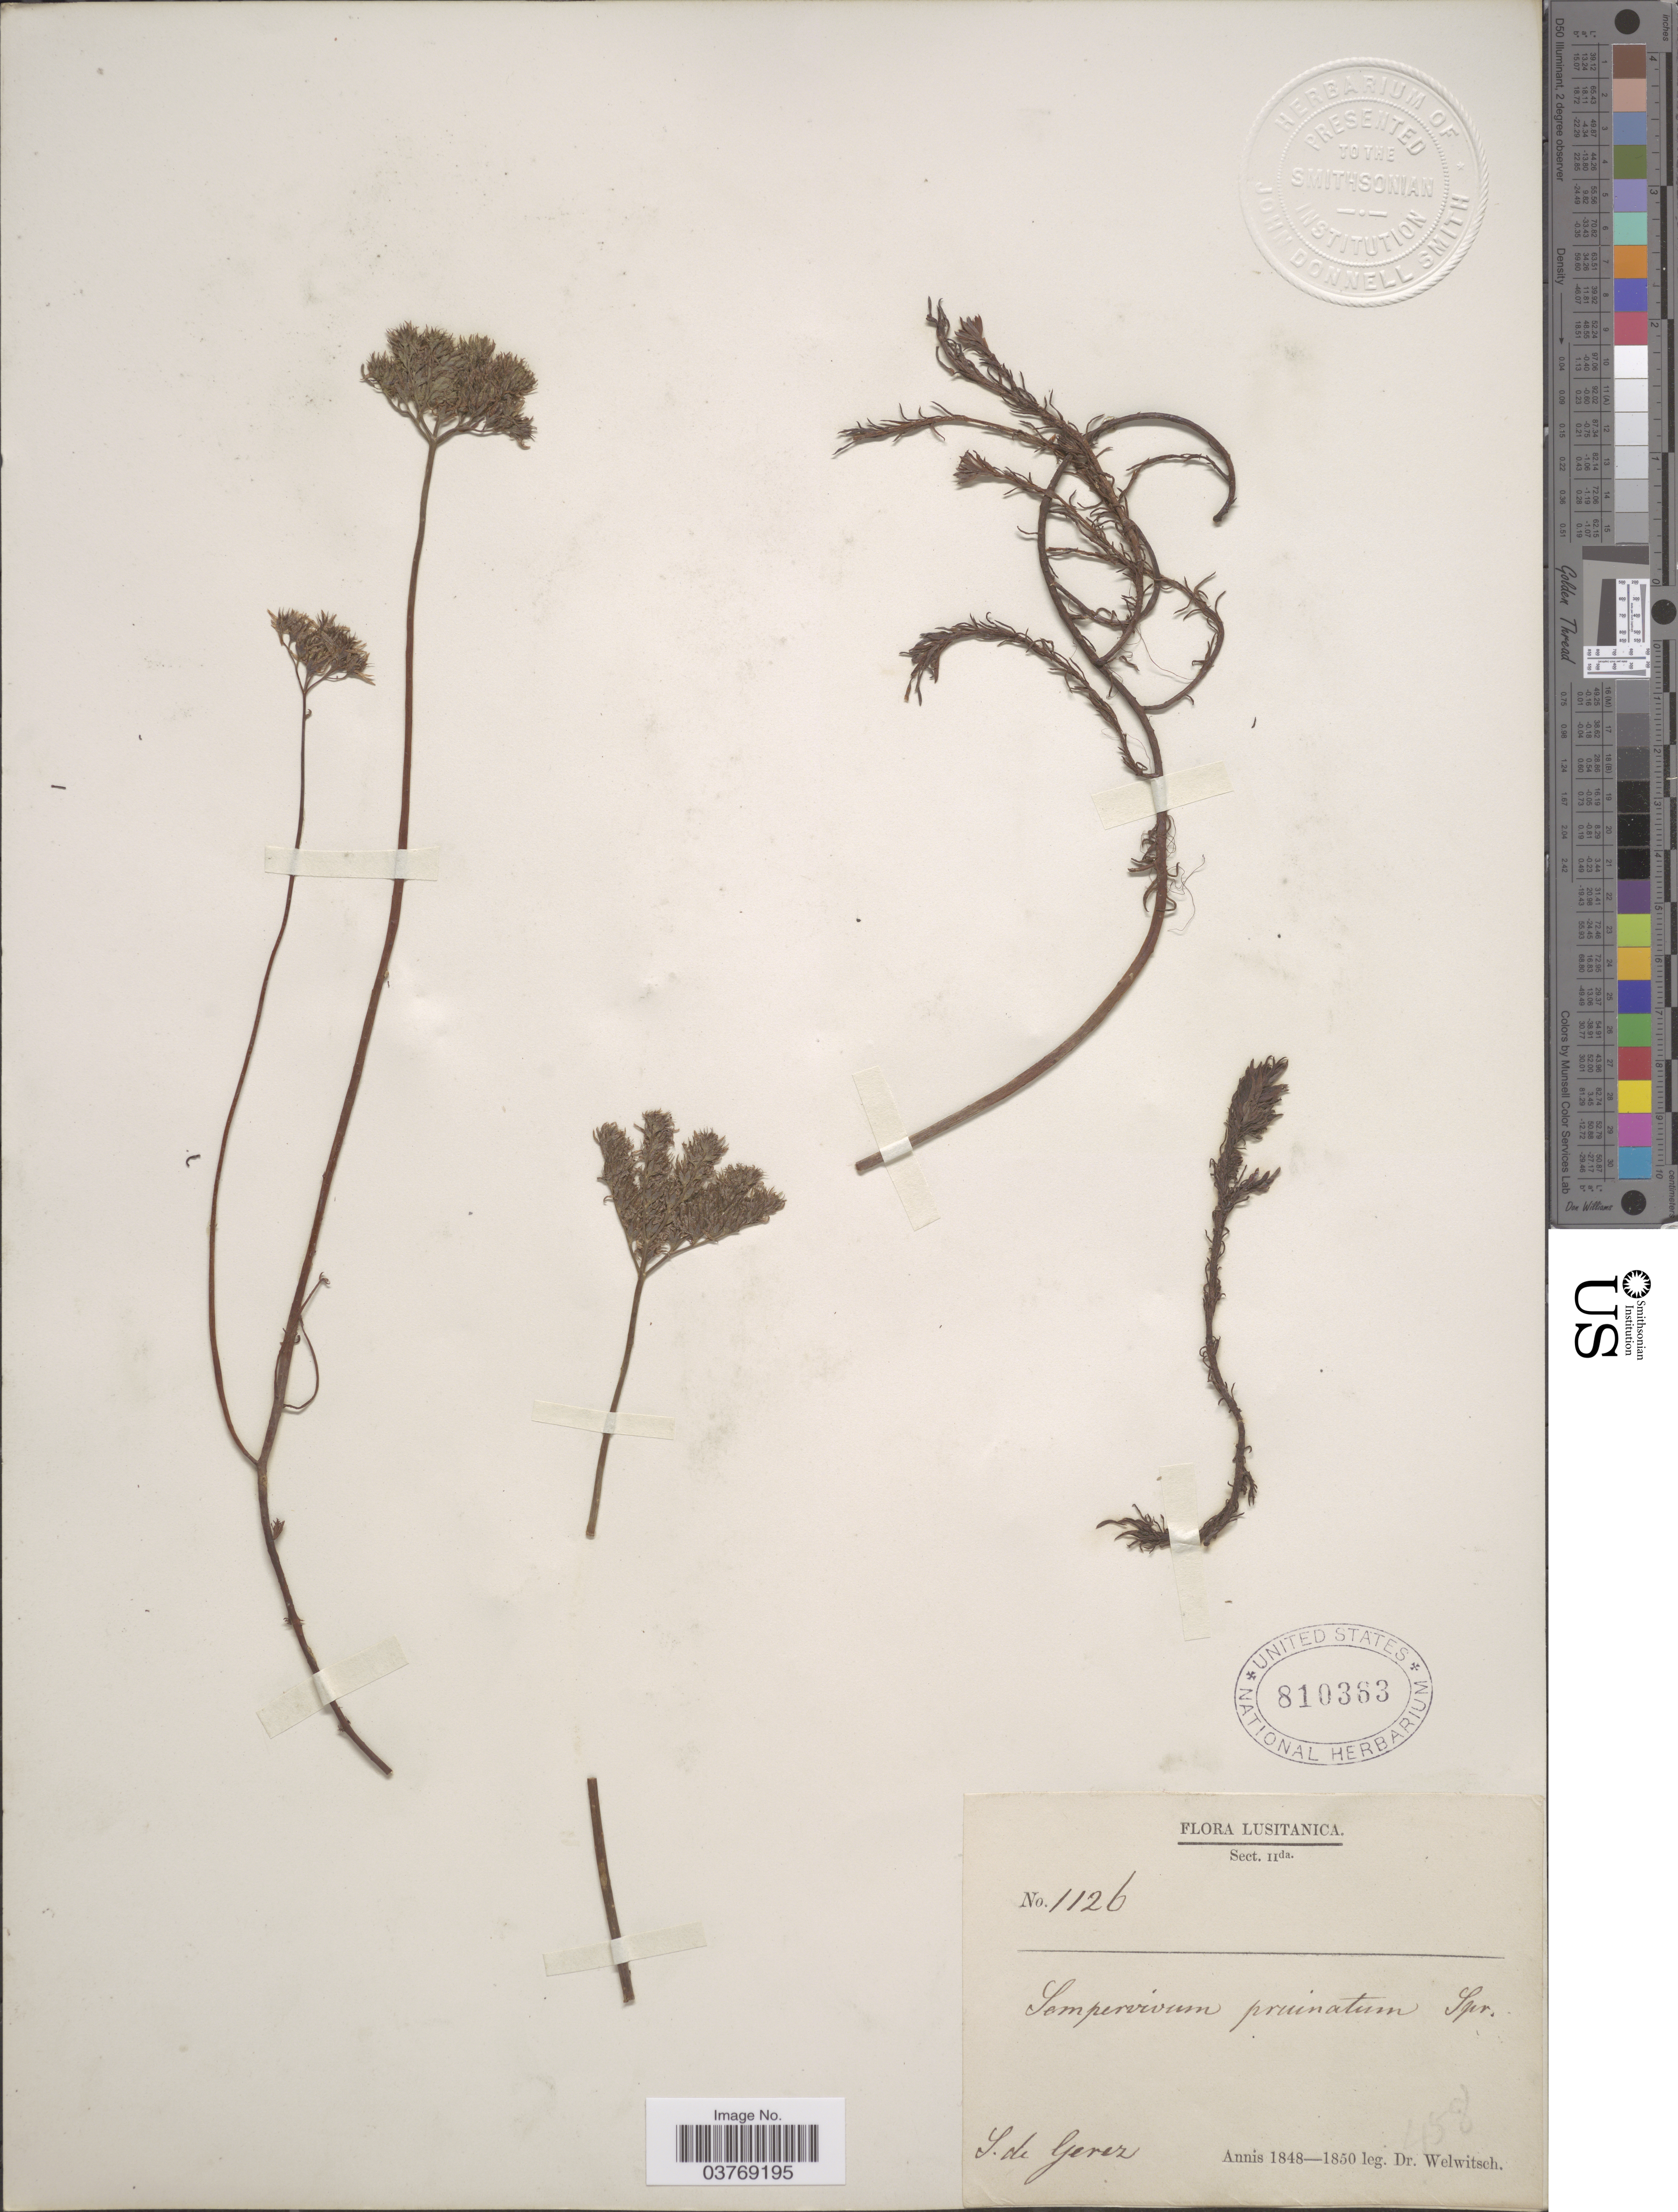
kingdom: Plantae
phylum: Tracheophyta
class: Magnoliopsida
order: Saxifragales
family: Crassulaceae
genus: Sempervivum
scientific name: Sempervivum pruinatum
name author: Spreng.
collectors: -. Welwitsch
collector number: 1126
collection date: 1848/1850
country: Portugal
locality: Lusitanica. S. de Gerez.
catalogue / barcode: US 810363